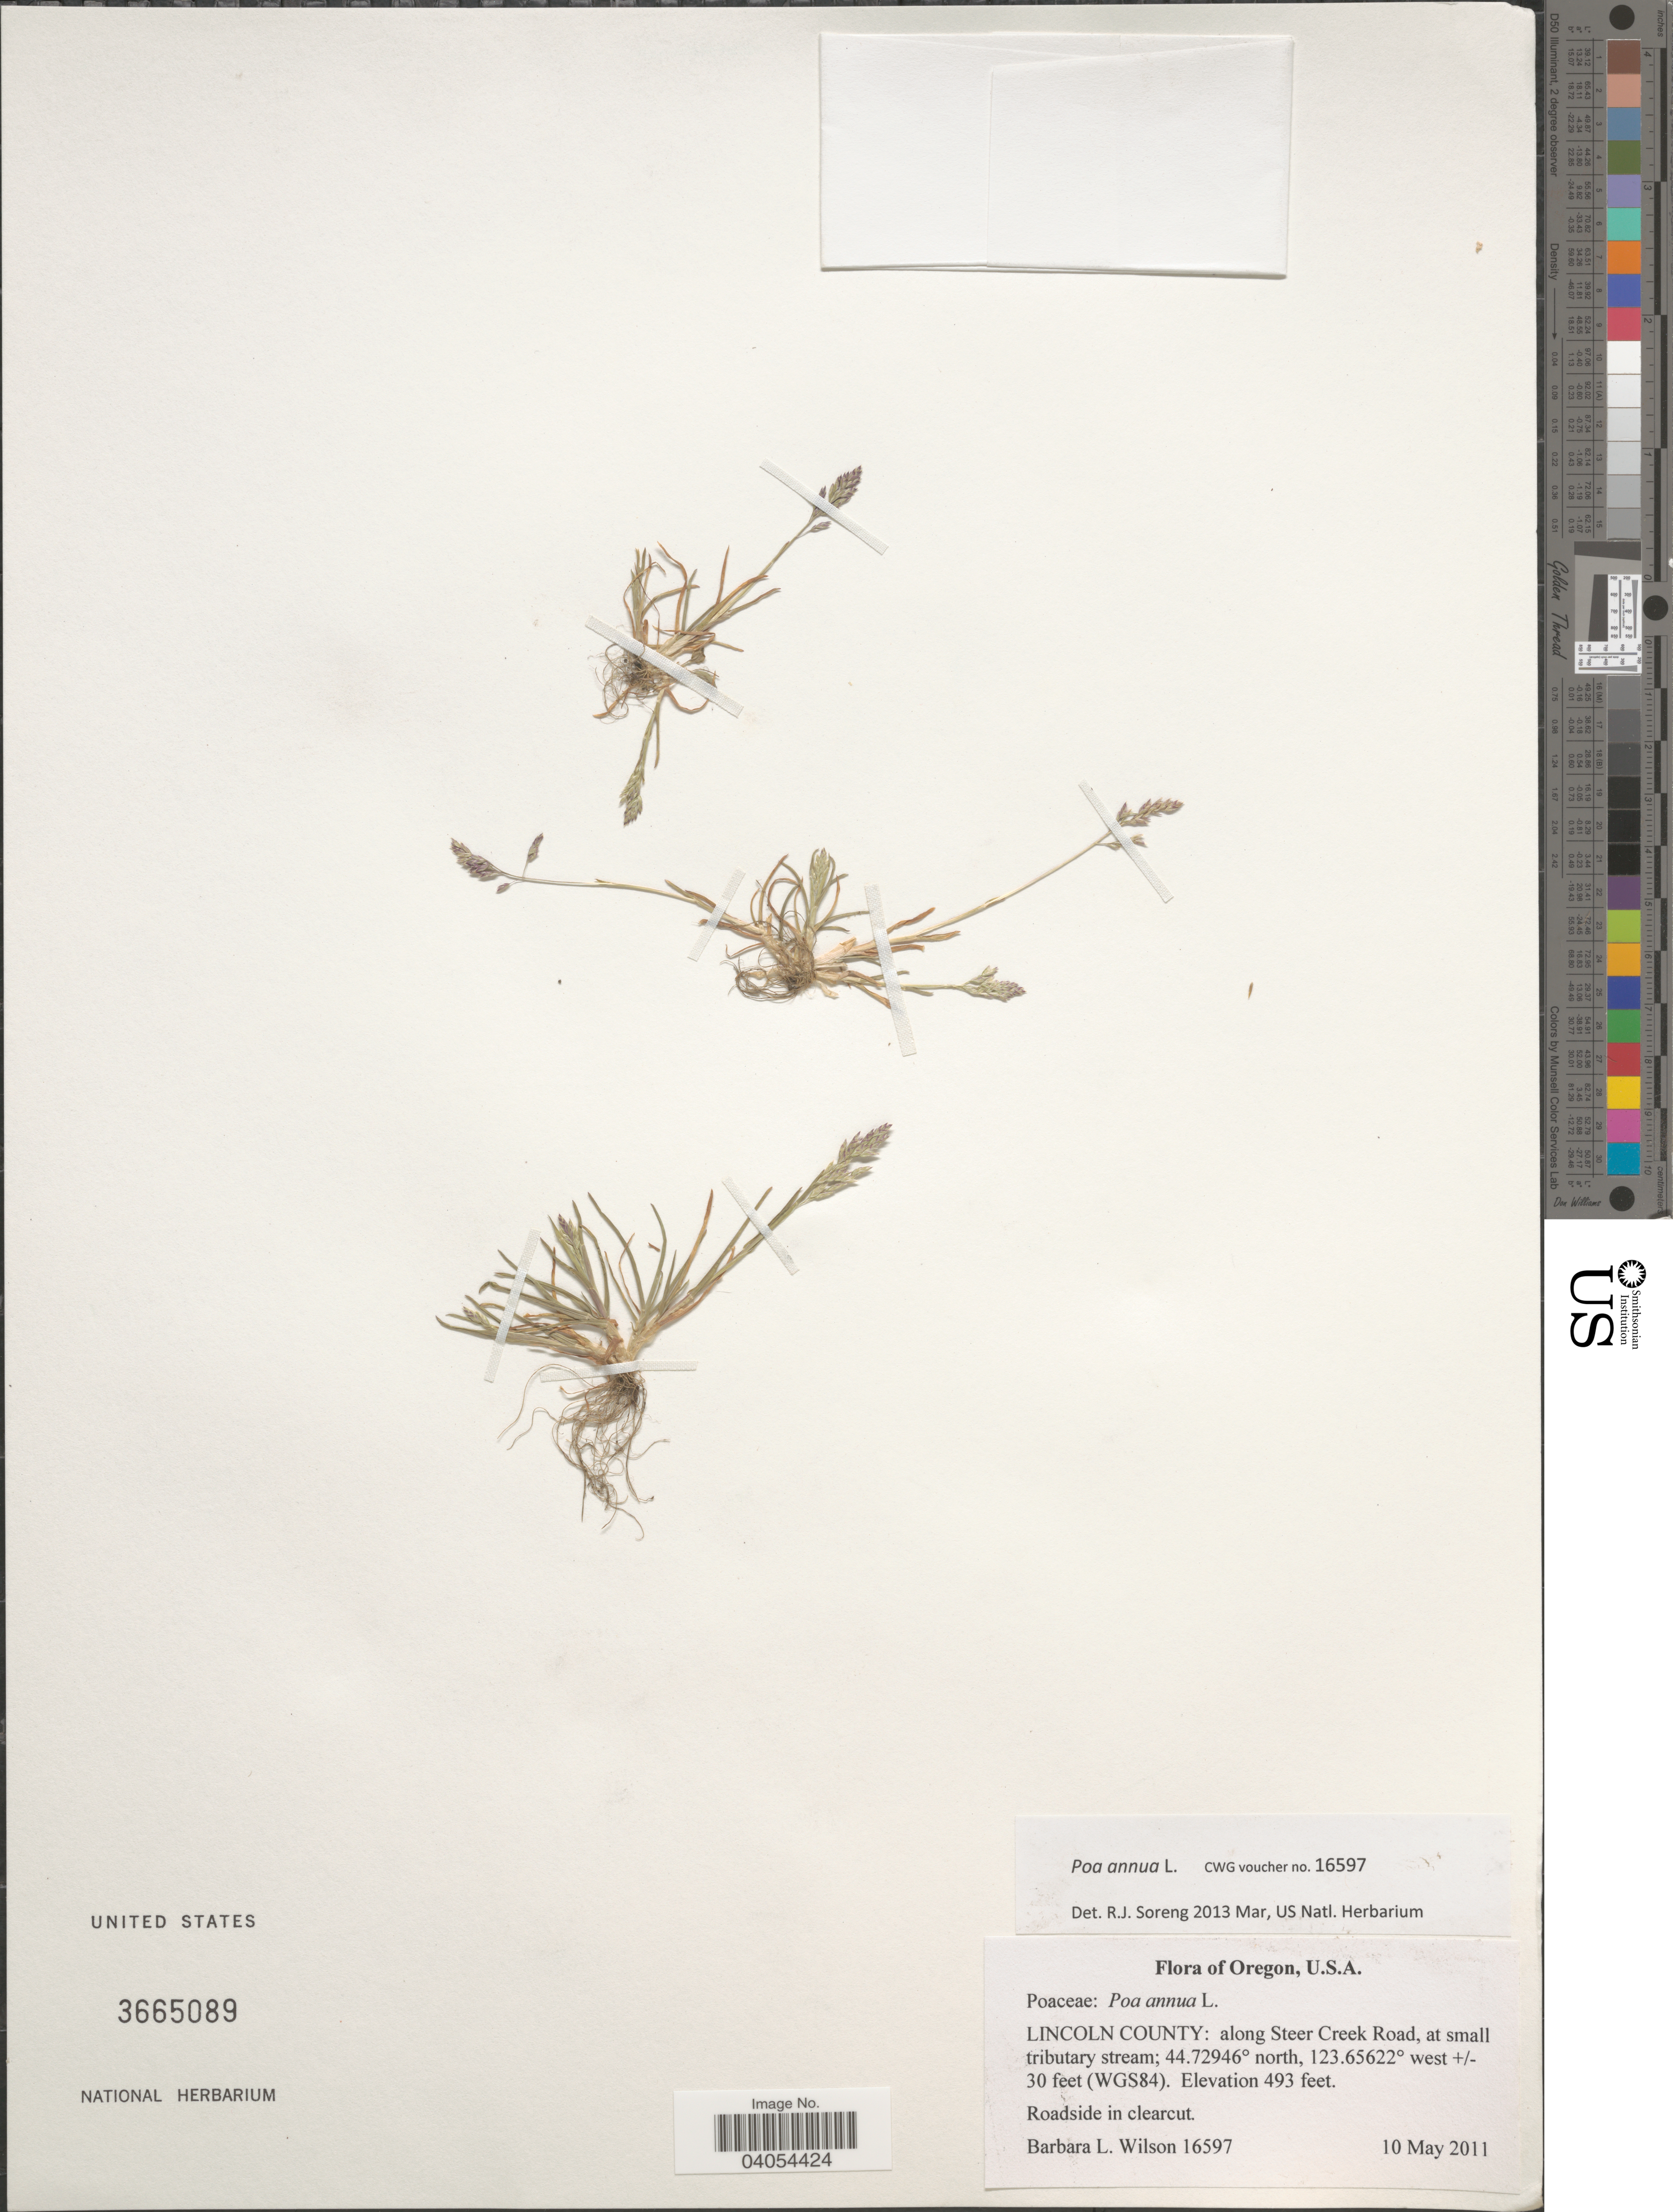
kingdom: Plantae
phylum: Tracheophyta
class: Liliopsida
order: Poales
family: Poaceae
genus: Poa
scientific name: Poa annua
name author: L.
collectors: B. L. Wilson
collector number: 16597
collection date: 2011-05-10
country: United States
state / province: Oregon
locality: Lincoln County: along Steer Creek Road, at small tributary stream. WGS84.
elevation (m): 150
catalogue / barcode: US 3665089